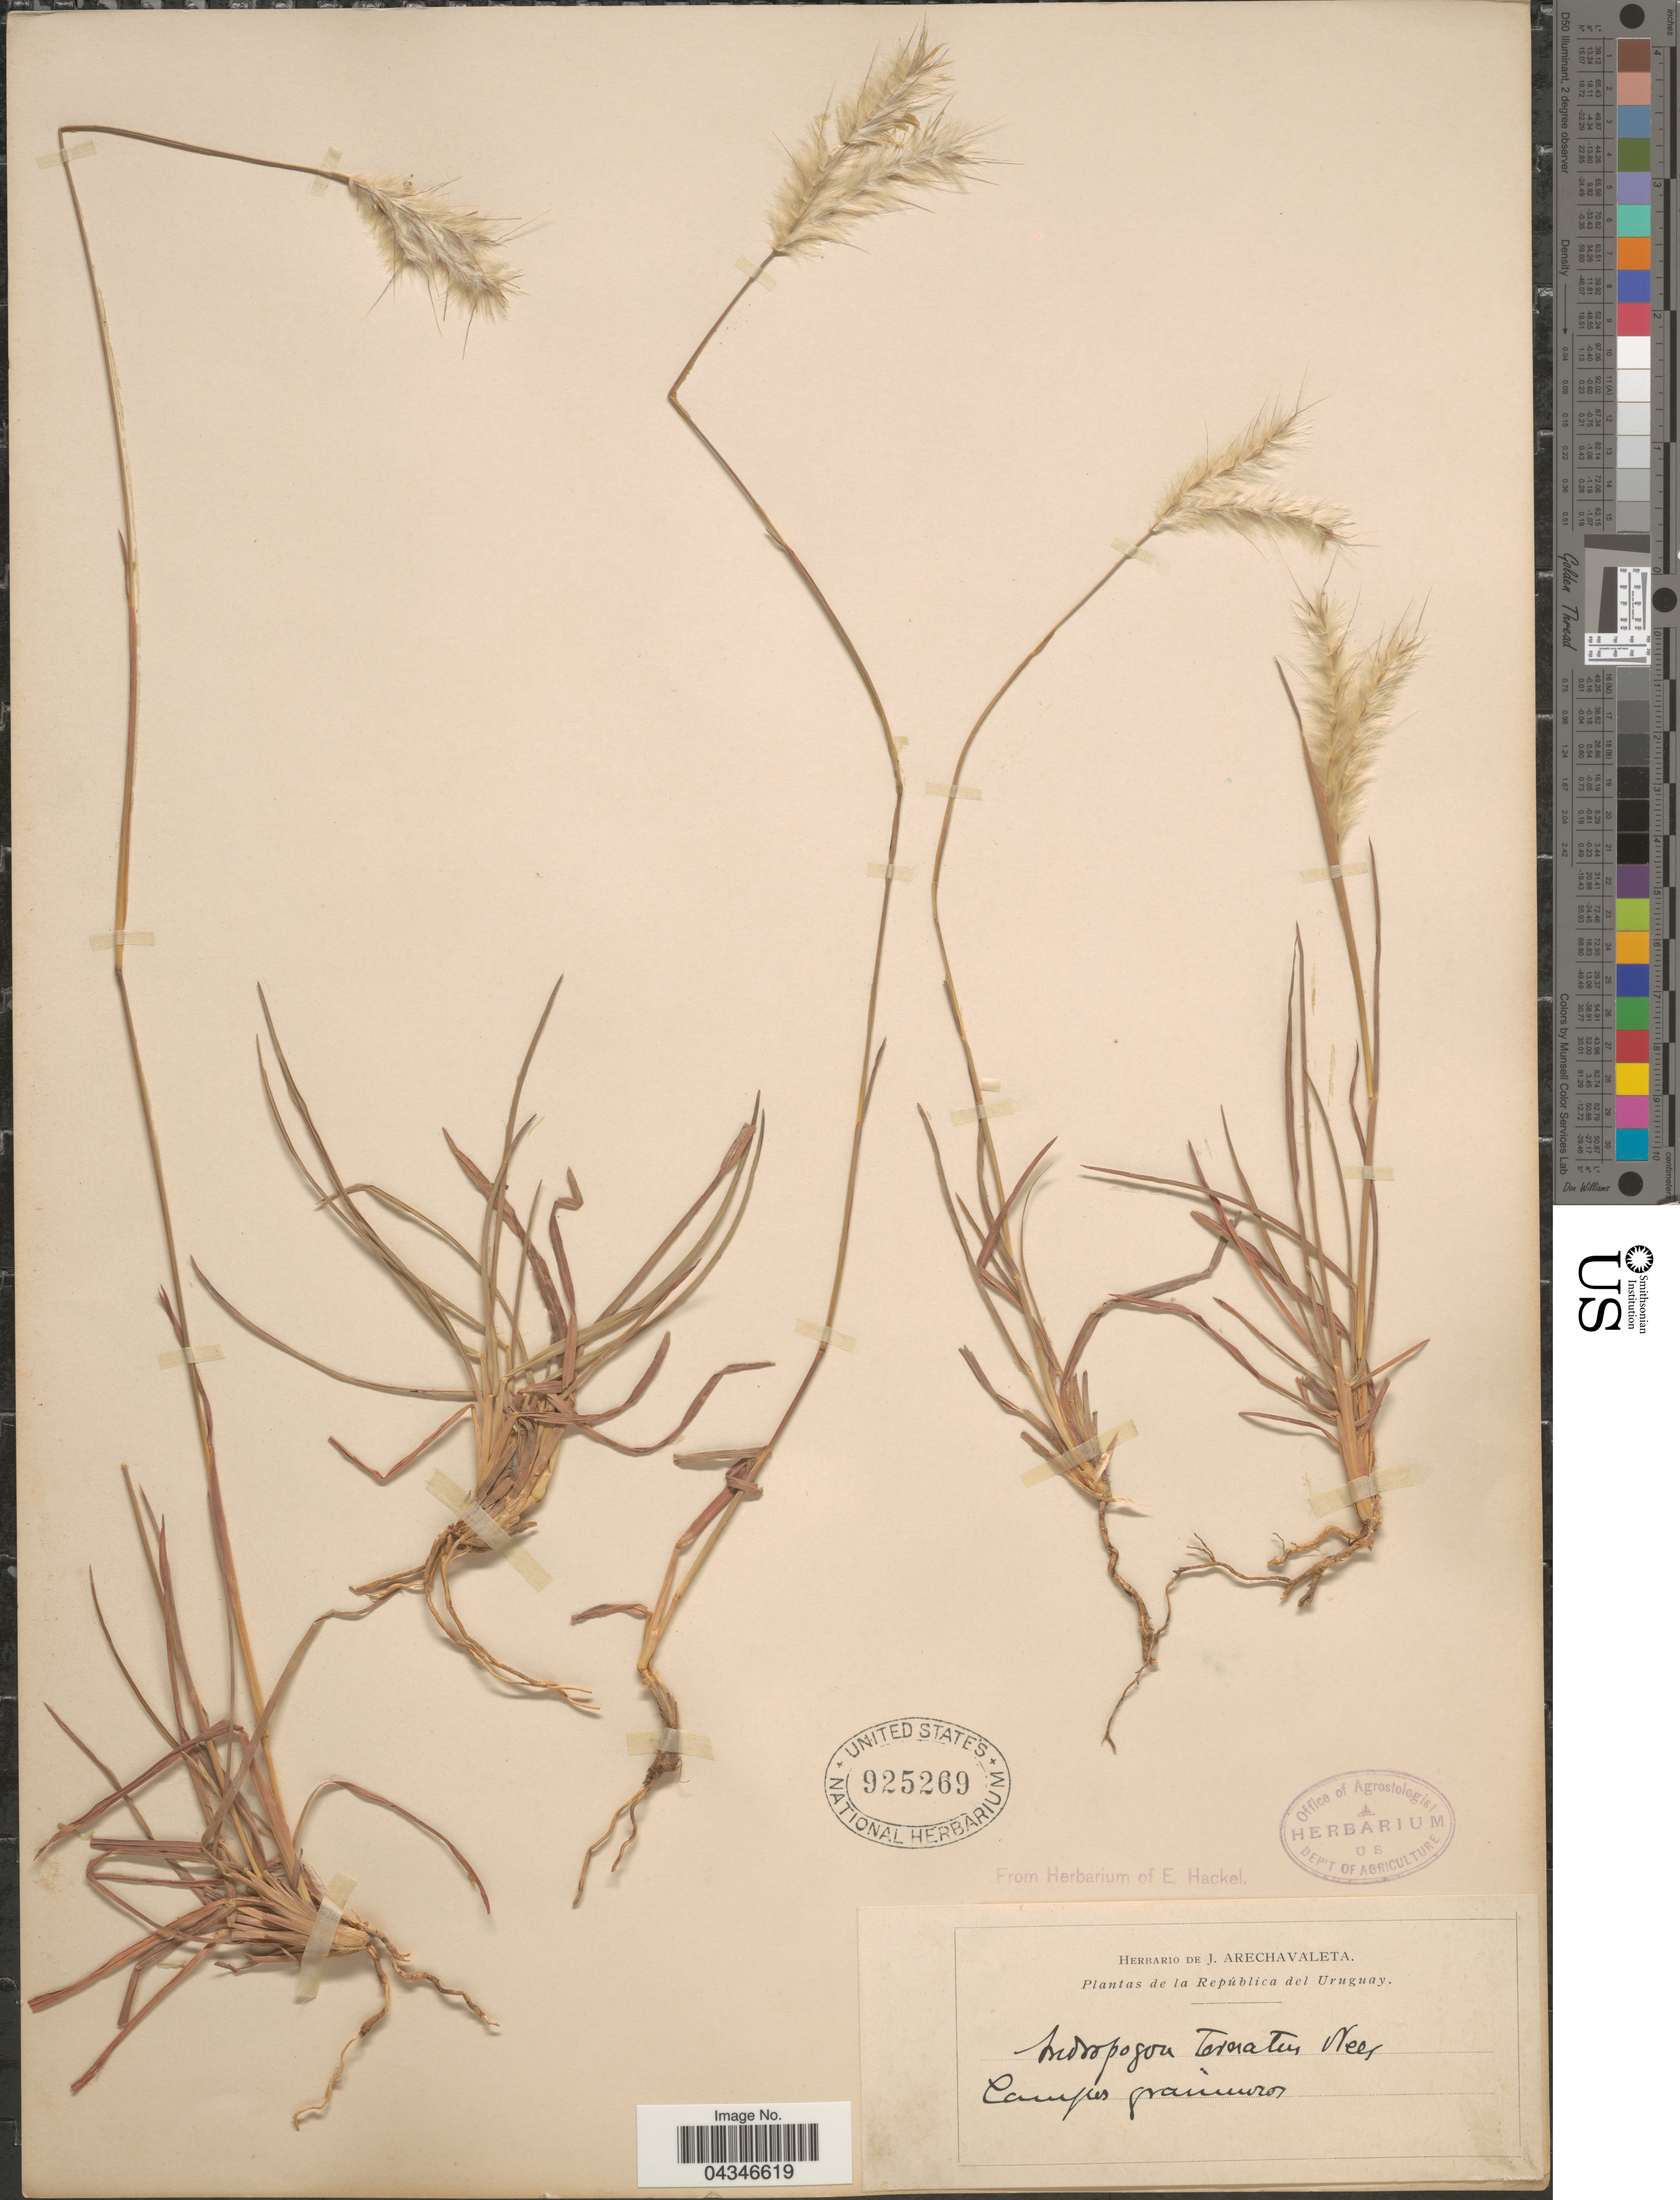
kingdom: Plantae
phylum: Tracheophyta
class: Liliopsida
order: Poales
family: Poaceae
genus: Andropogon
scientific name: Andropogon vetus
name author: Sohns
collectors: ex herb. de J. Arechavaleta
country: Uruguay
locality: República del Uruguay. Campo graminosos.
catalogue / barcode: US 925269